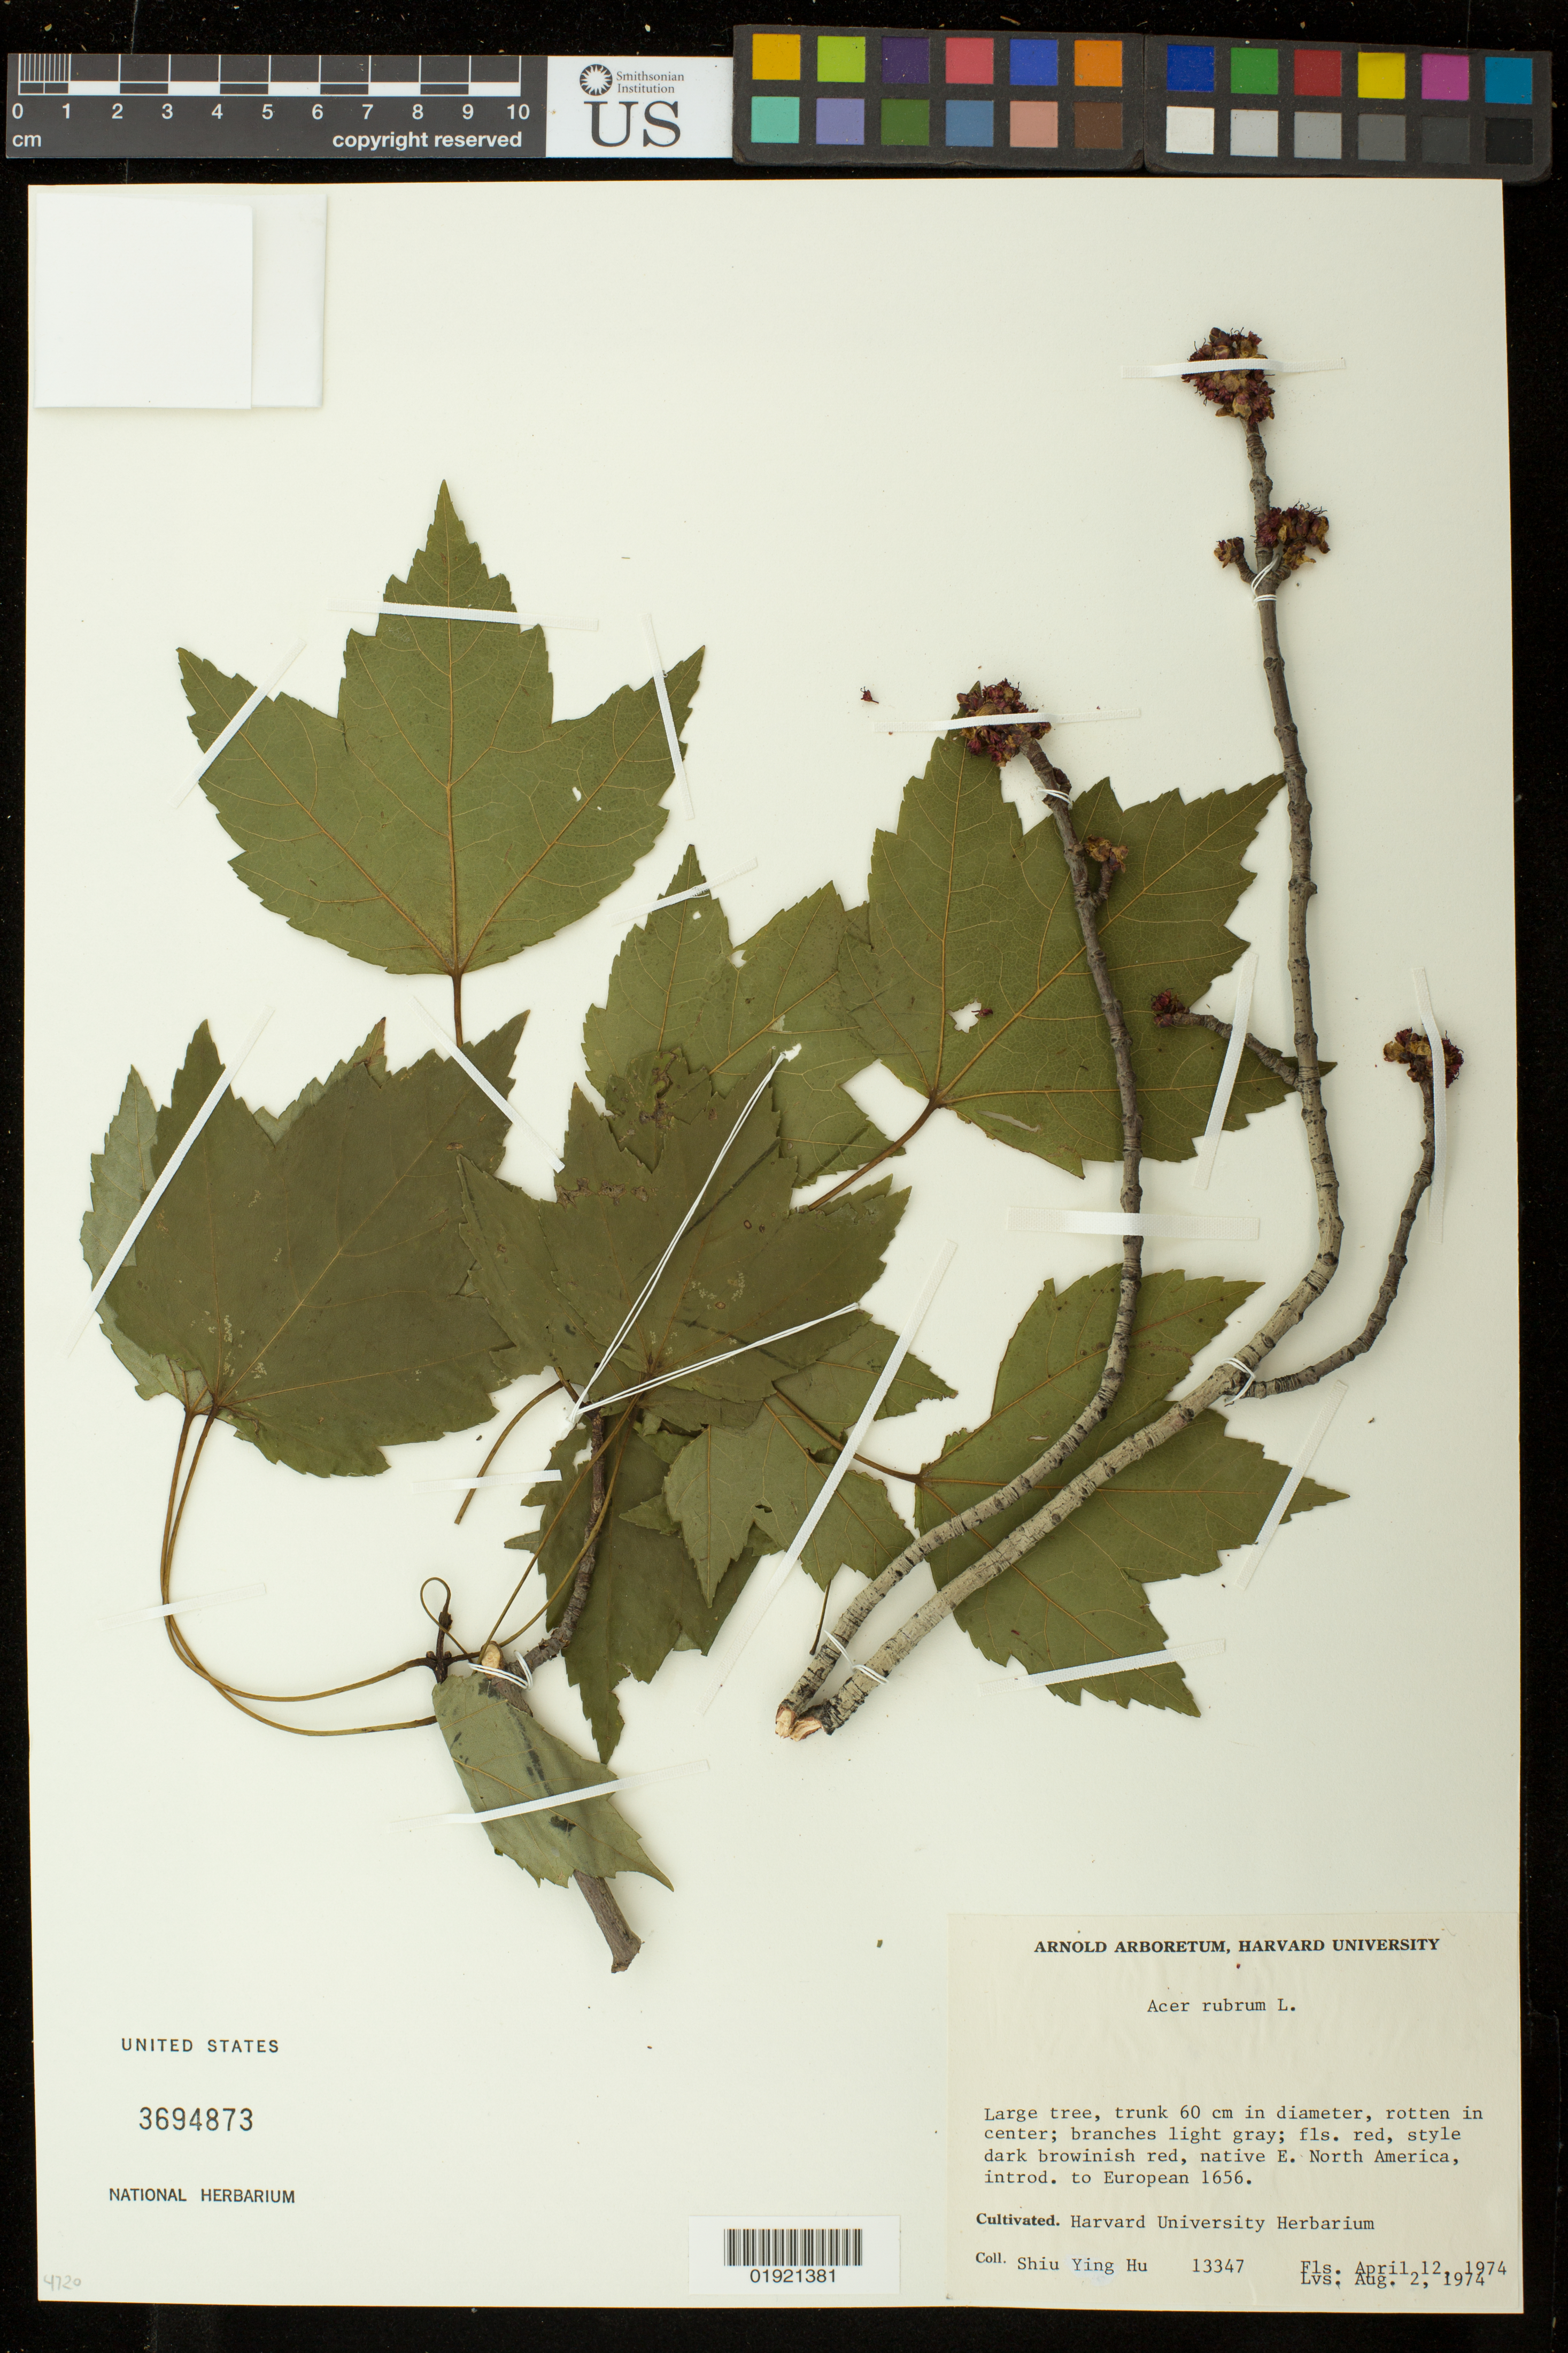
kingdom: Plantae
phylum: Tracheophyta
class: Magnoliopsida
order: Sapindales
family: Sapindaceae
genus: Acer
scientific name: Acer rubrum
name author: L.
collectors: Y. Shiu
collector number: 13347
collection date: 1974-04-12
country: United States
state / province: Massachusetts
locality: Harvard University Herbarium. Native E. North America, introd. to European 1656.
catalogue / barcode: US 3694873